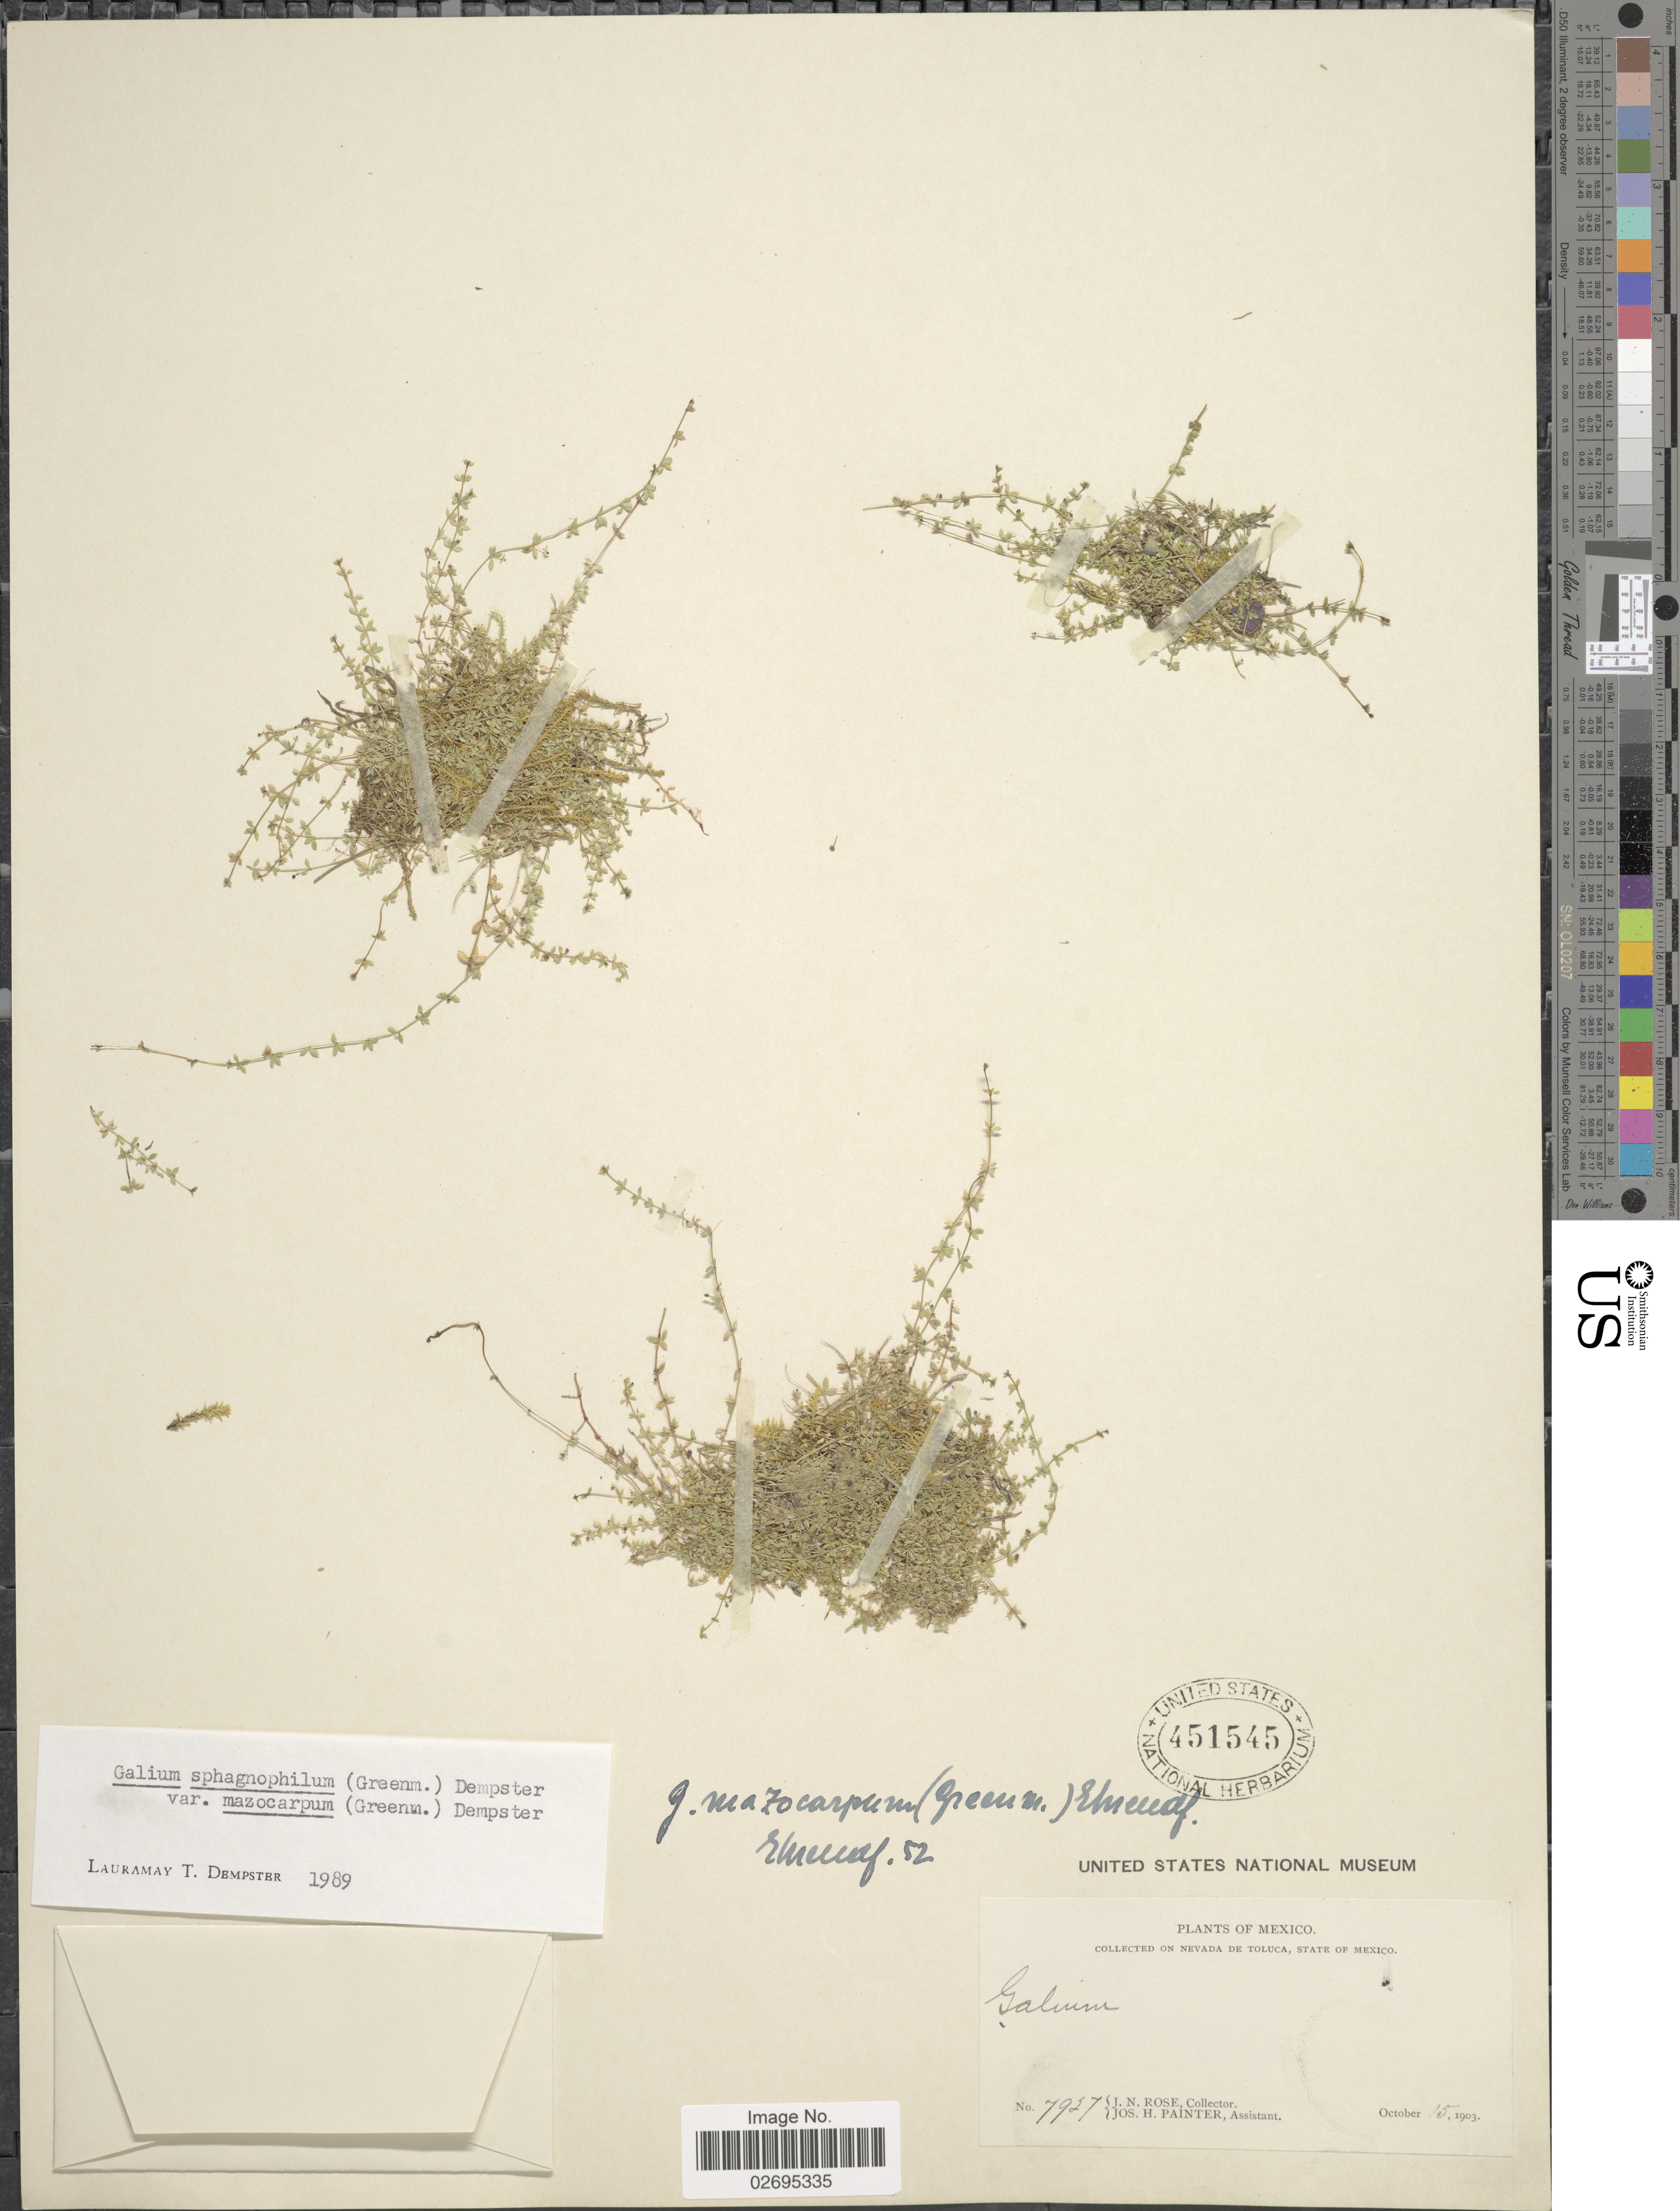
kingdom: Plantae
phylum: Tracheophyta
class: Magnoliopsida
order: Gentianales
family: Rubiaceae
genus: Galium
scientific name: Galium sphagnophilum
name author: (Greenm.) Dempster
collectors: J. N. Rose & J. H. Painter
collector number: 7927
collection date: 1903-10-15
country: Mexico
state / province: México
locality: Nevada de Toluca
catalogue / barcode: US 451545